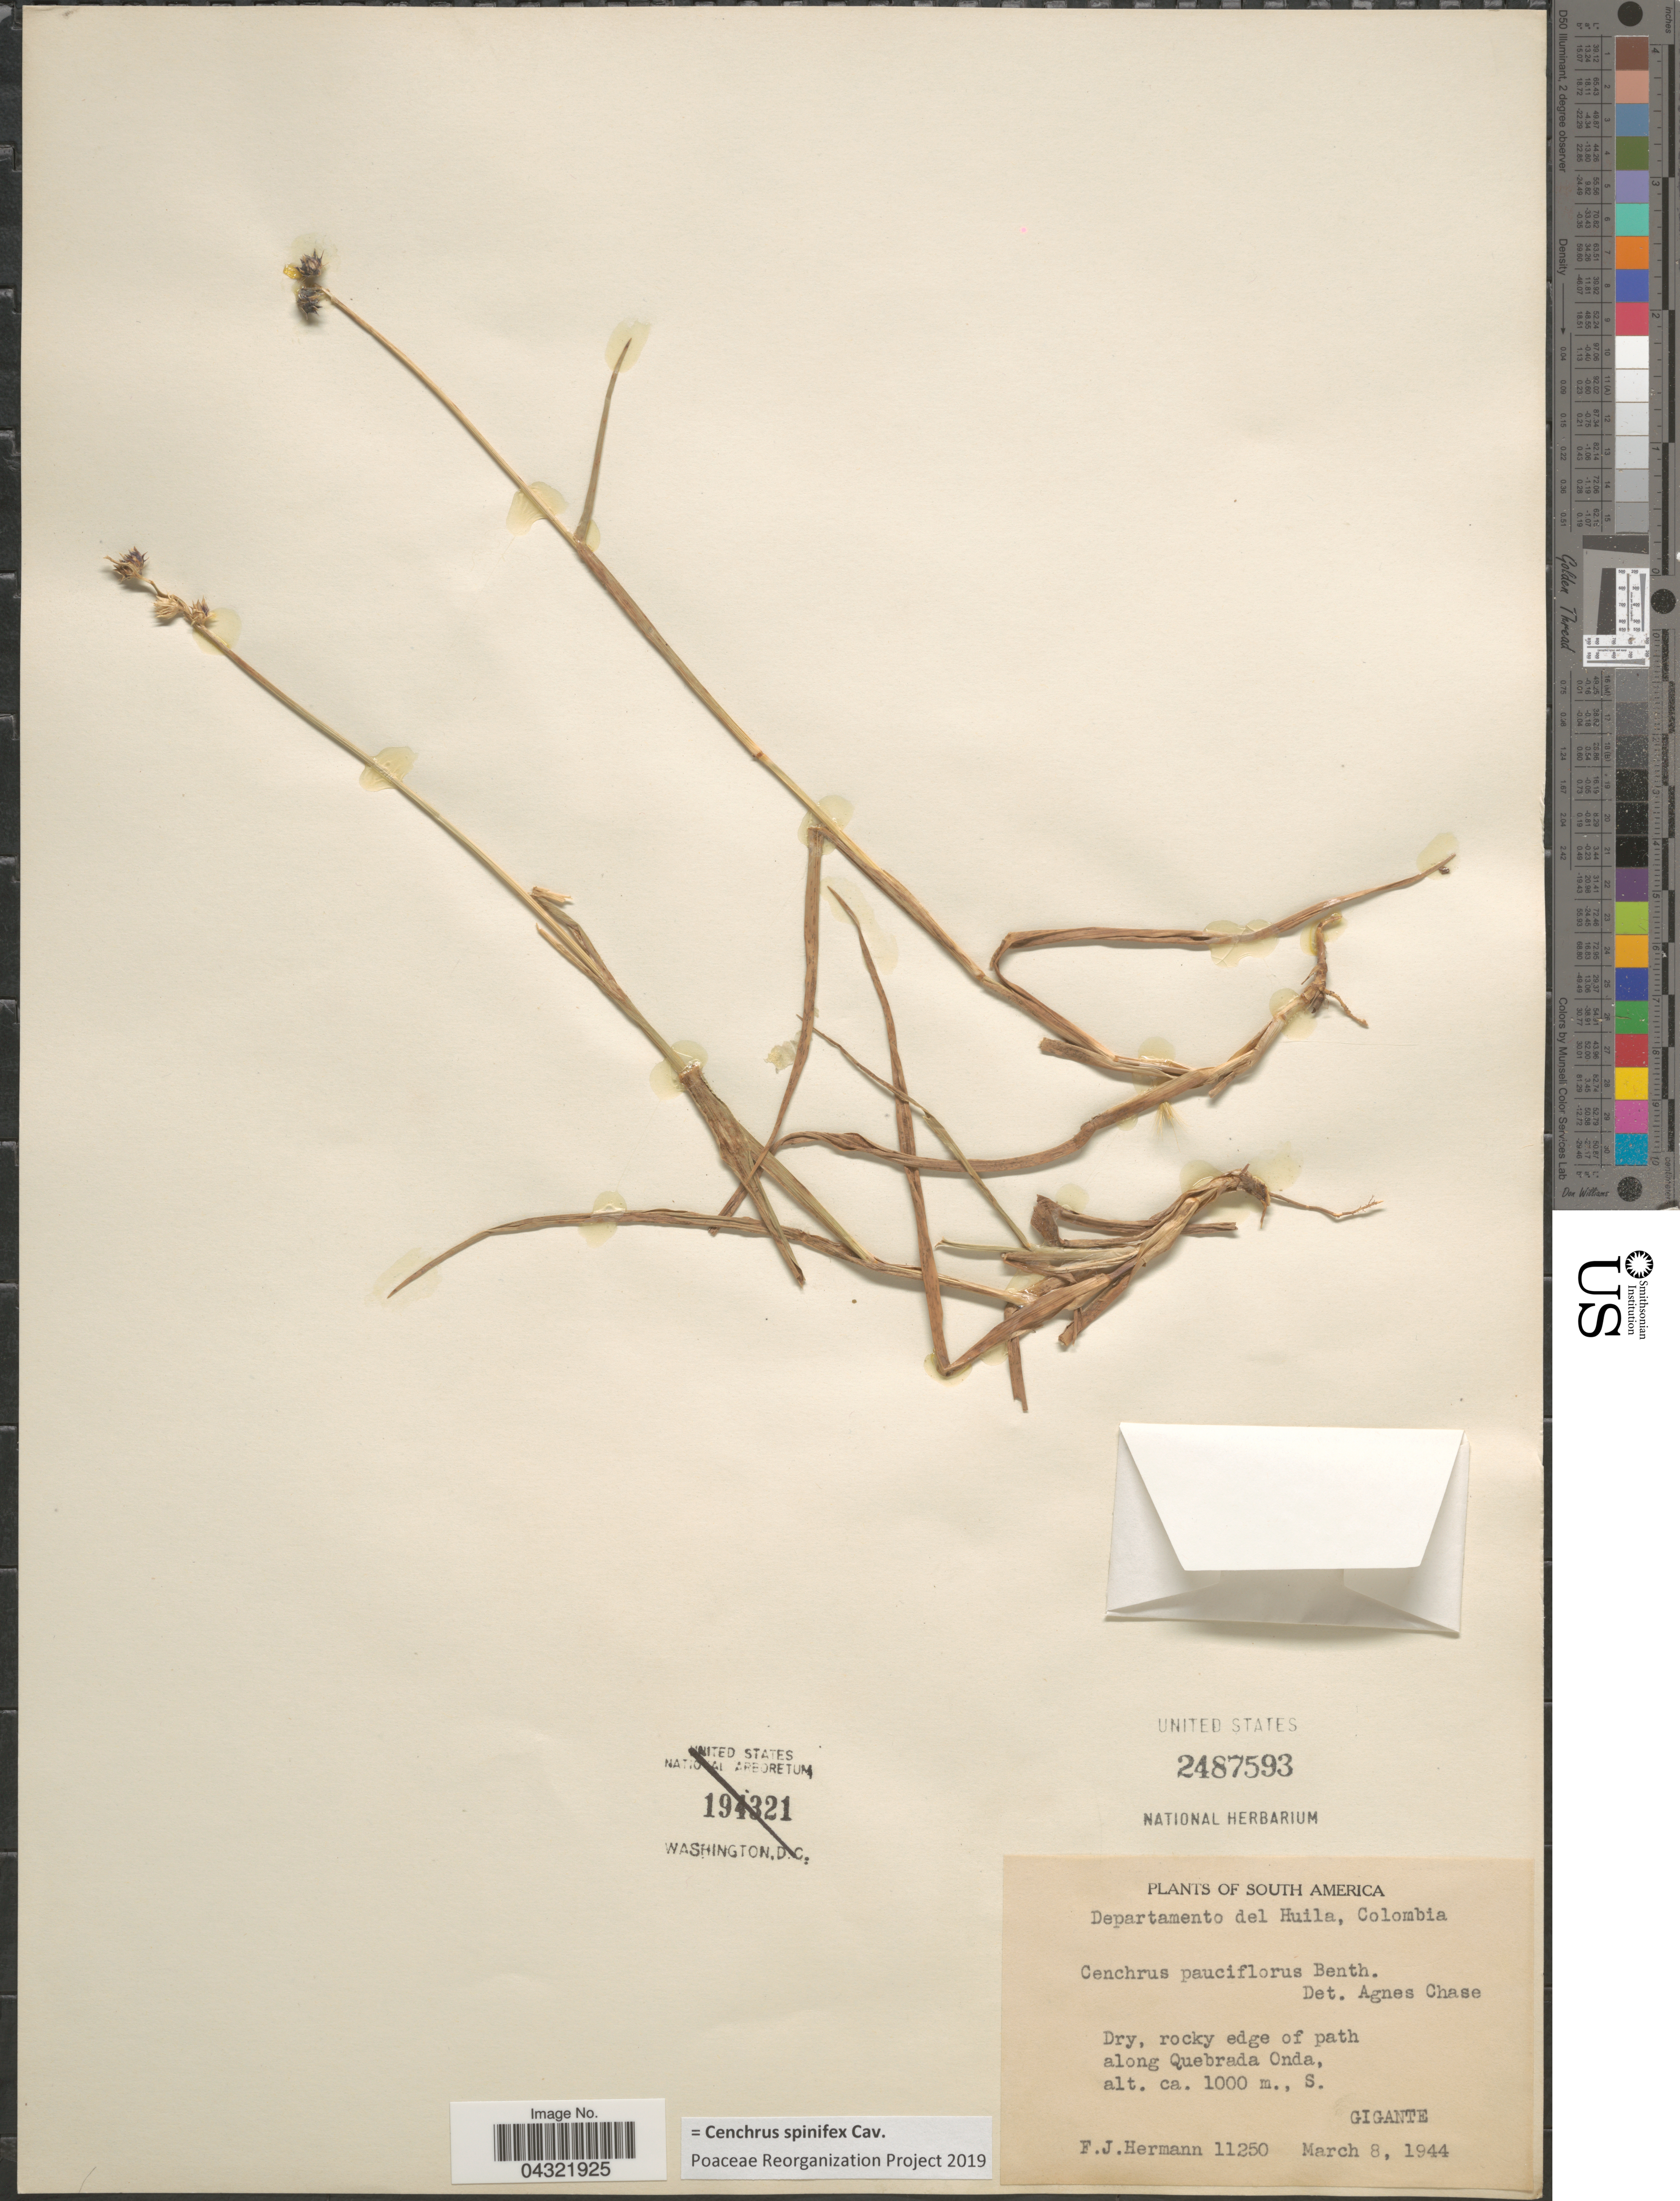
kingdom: Plantae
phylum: Tracheophyta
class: Liliopsida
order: Poales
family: Poaceae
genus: Cenchrus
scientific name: Cenchrus spinifex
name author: Cav.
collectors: F. J. Hermann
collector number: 11250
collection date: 1944-03-08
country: Colombia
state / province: Huila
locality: Departamento del Huila. Dry, rocky edge of path along Quebrada Onda. S. Gigante.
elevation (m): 1000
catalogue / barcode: US 2487593